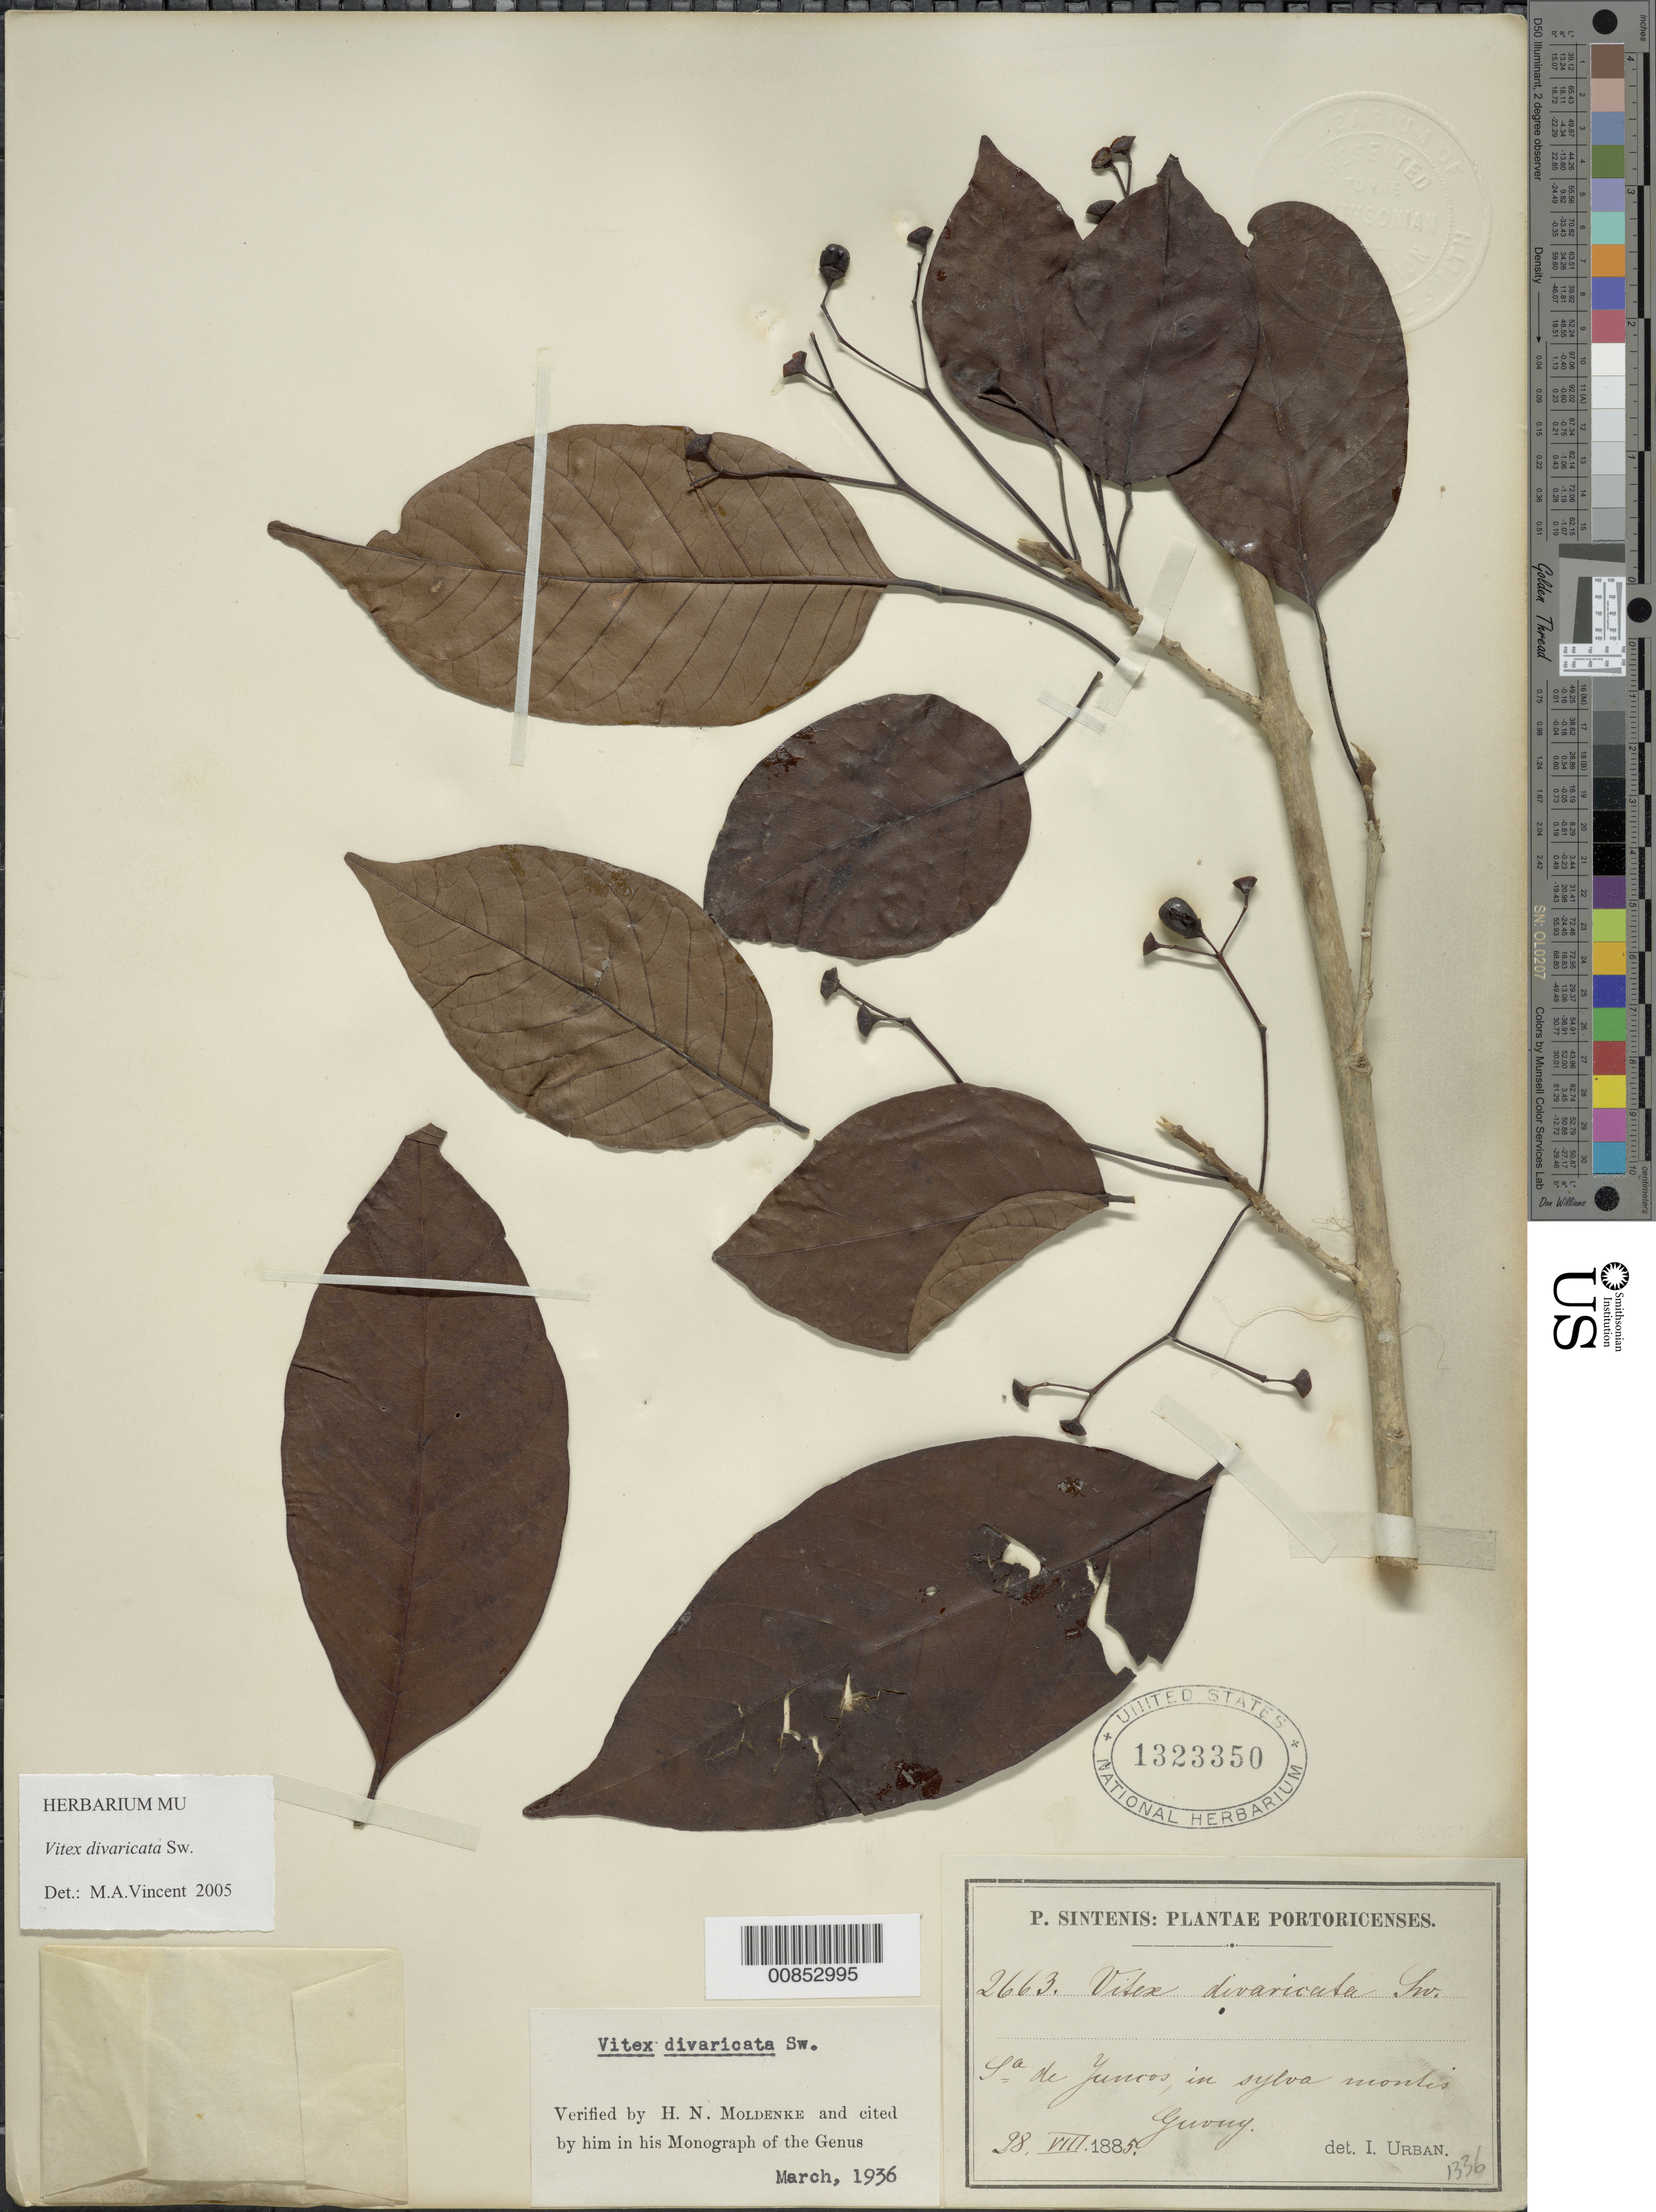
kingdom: Plantae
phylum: Tracheophyta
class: Magnoliopsida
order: Lamiales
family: Lamiaceae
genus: Vitex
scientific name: Vitex divaricata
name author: Sw.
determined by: Vincent, Michael A.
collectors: P. Sintenis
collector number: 2663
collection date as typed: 28 Aug 1885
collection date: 1885-08-28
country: Puerto Rico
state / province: Humacao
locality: Juncos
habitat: in sylva montis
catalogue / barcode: US 1323350